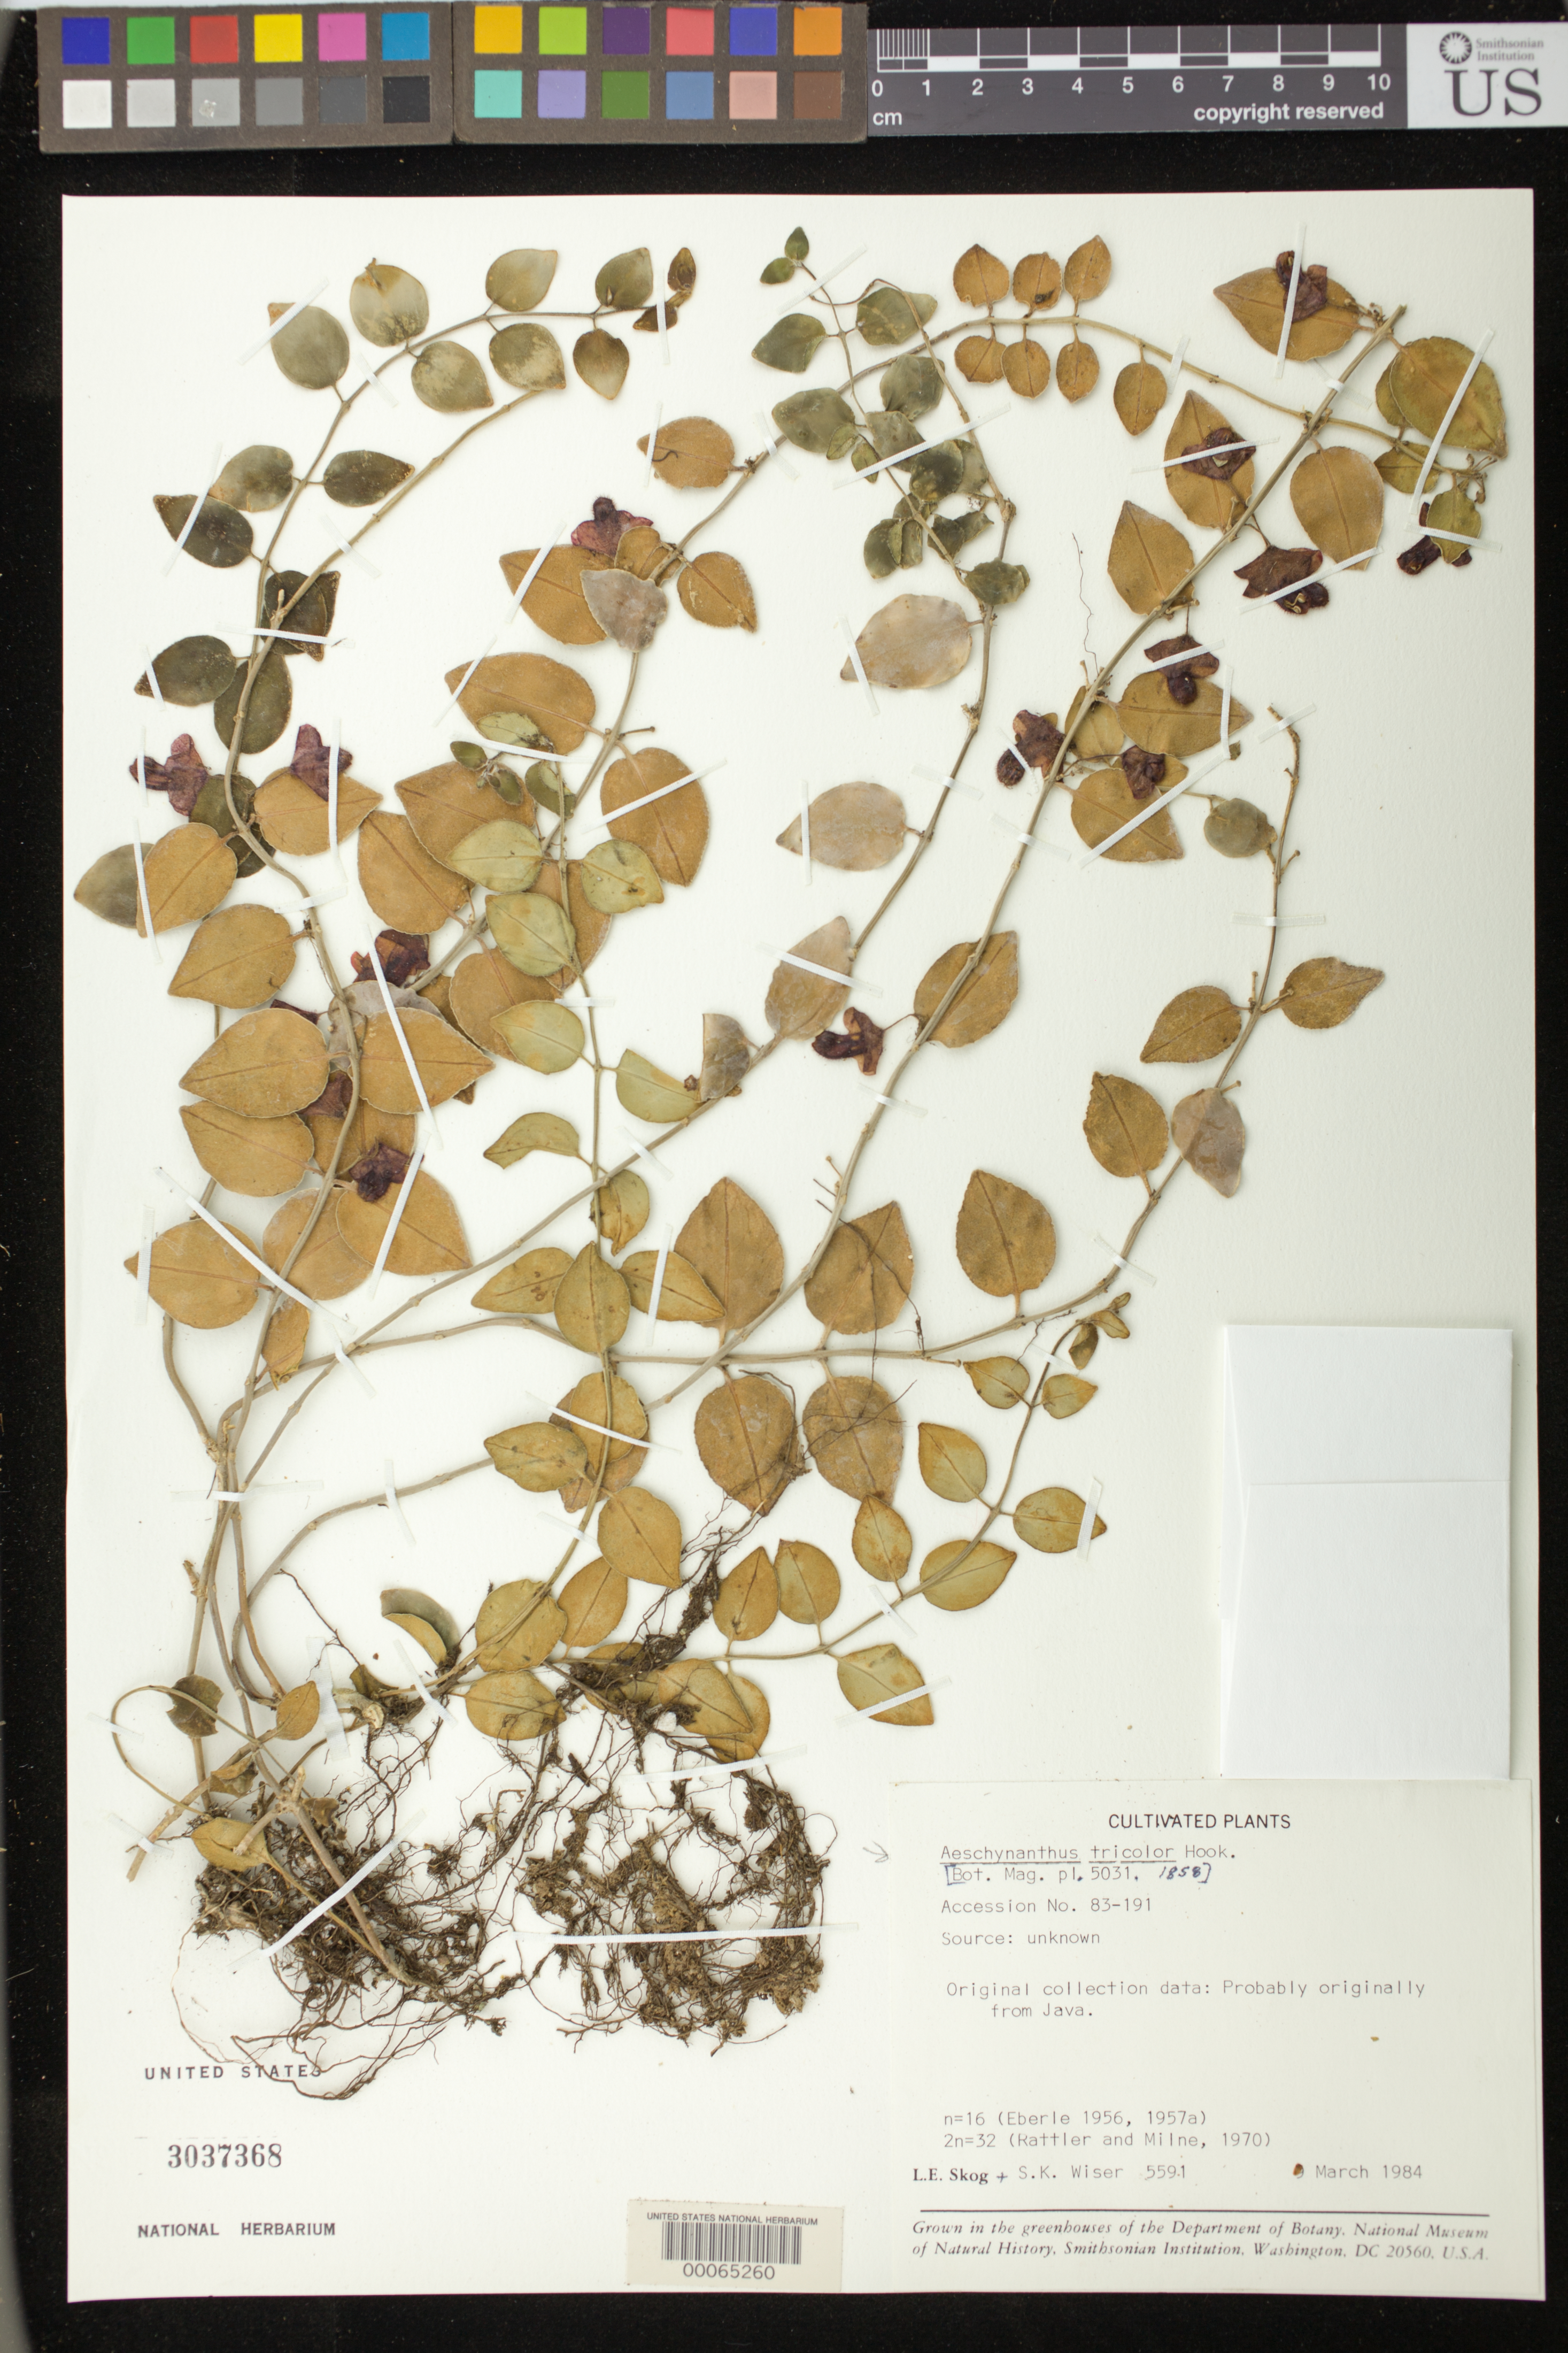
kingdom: Plantae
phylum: Tracheophyta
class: Magnoliopsida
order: Lamiales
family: Gesneriaceae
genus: Aeschynanthus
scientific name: Aeschynanthus tricolor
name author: Hook.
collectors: L. E. Skog & S. Wiser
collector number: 5591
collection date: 1984-03-01/1984-03-31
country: United States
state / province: District Of Columbia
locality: Grown in the greenhouses of the Department of Botany, National Museum of Natural History, Smithsonian Institution, Washington DC 20560, U.S.A.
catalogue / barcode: US 3037368